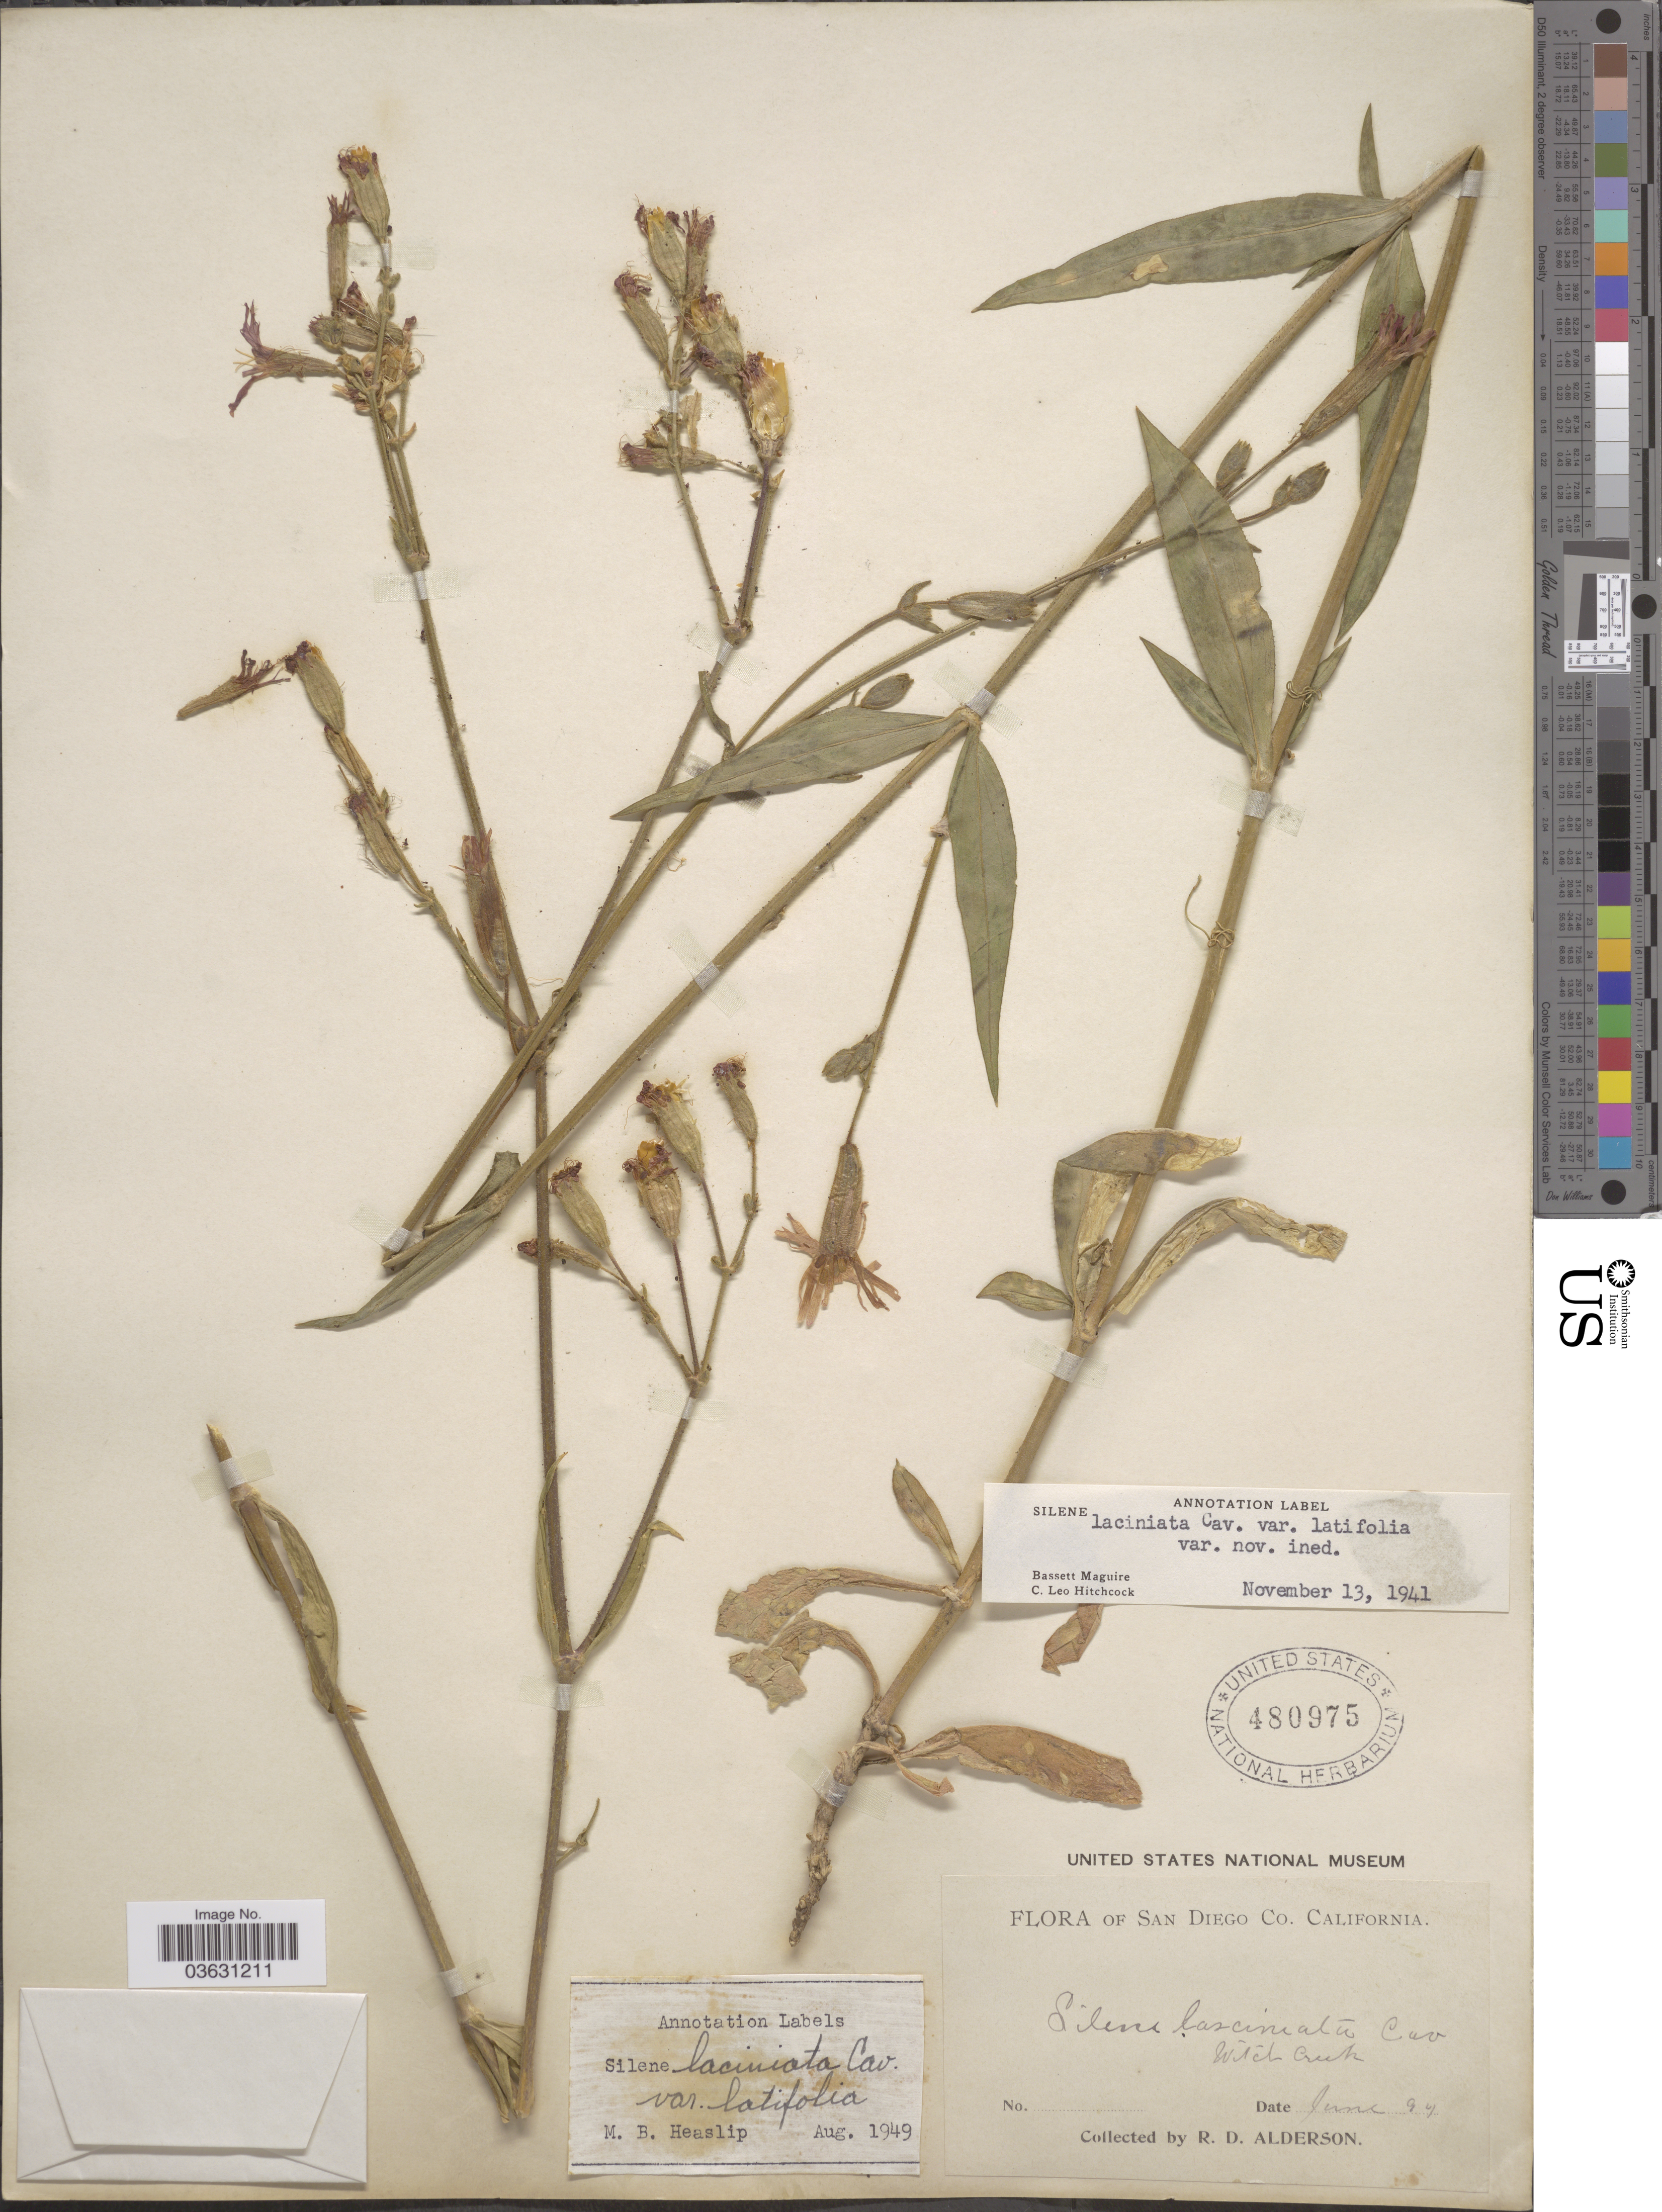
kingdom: Plantae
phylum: Tracheophyta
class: Magnoliopsida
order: Caryophyllales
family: Caryophyllaceae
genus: Silene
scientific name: Silene laciniata var. latifolia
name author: C.L. Hitchc. & Maguire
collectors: R. Alderson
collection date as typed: Transcribed d/m/y: /6/94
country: United States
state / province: California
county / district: San Diego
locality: San Diego Co. Witch Creek.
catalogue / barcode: US 480975